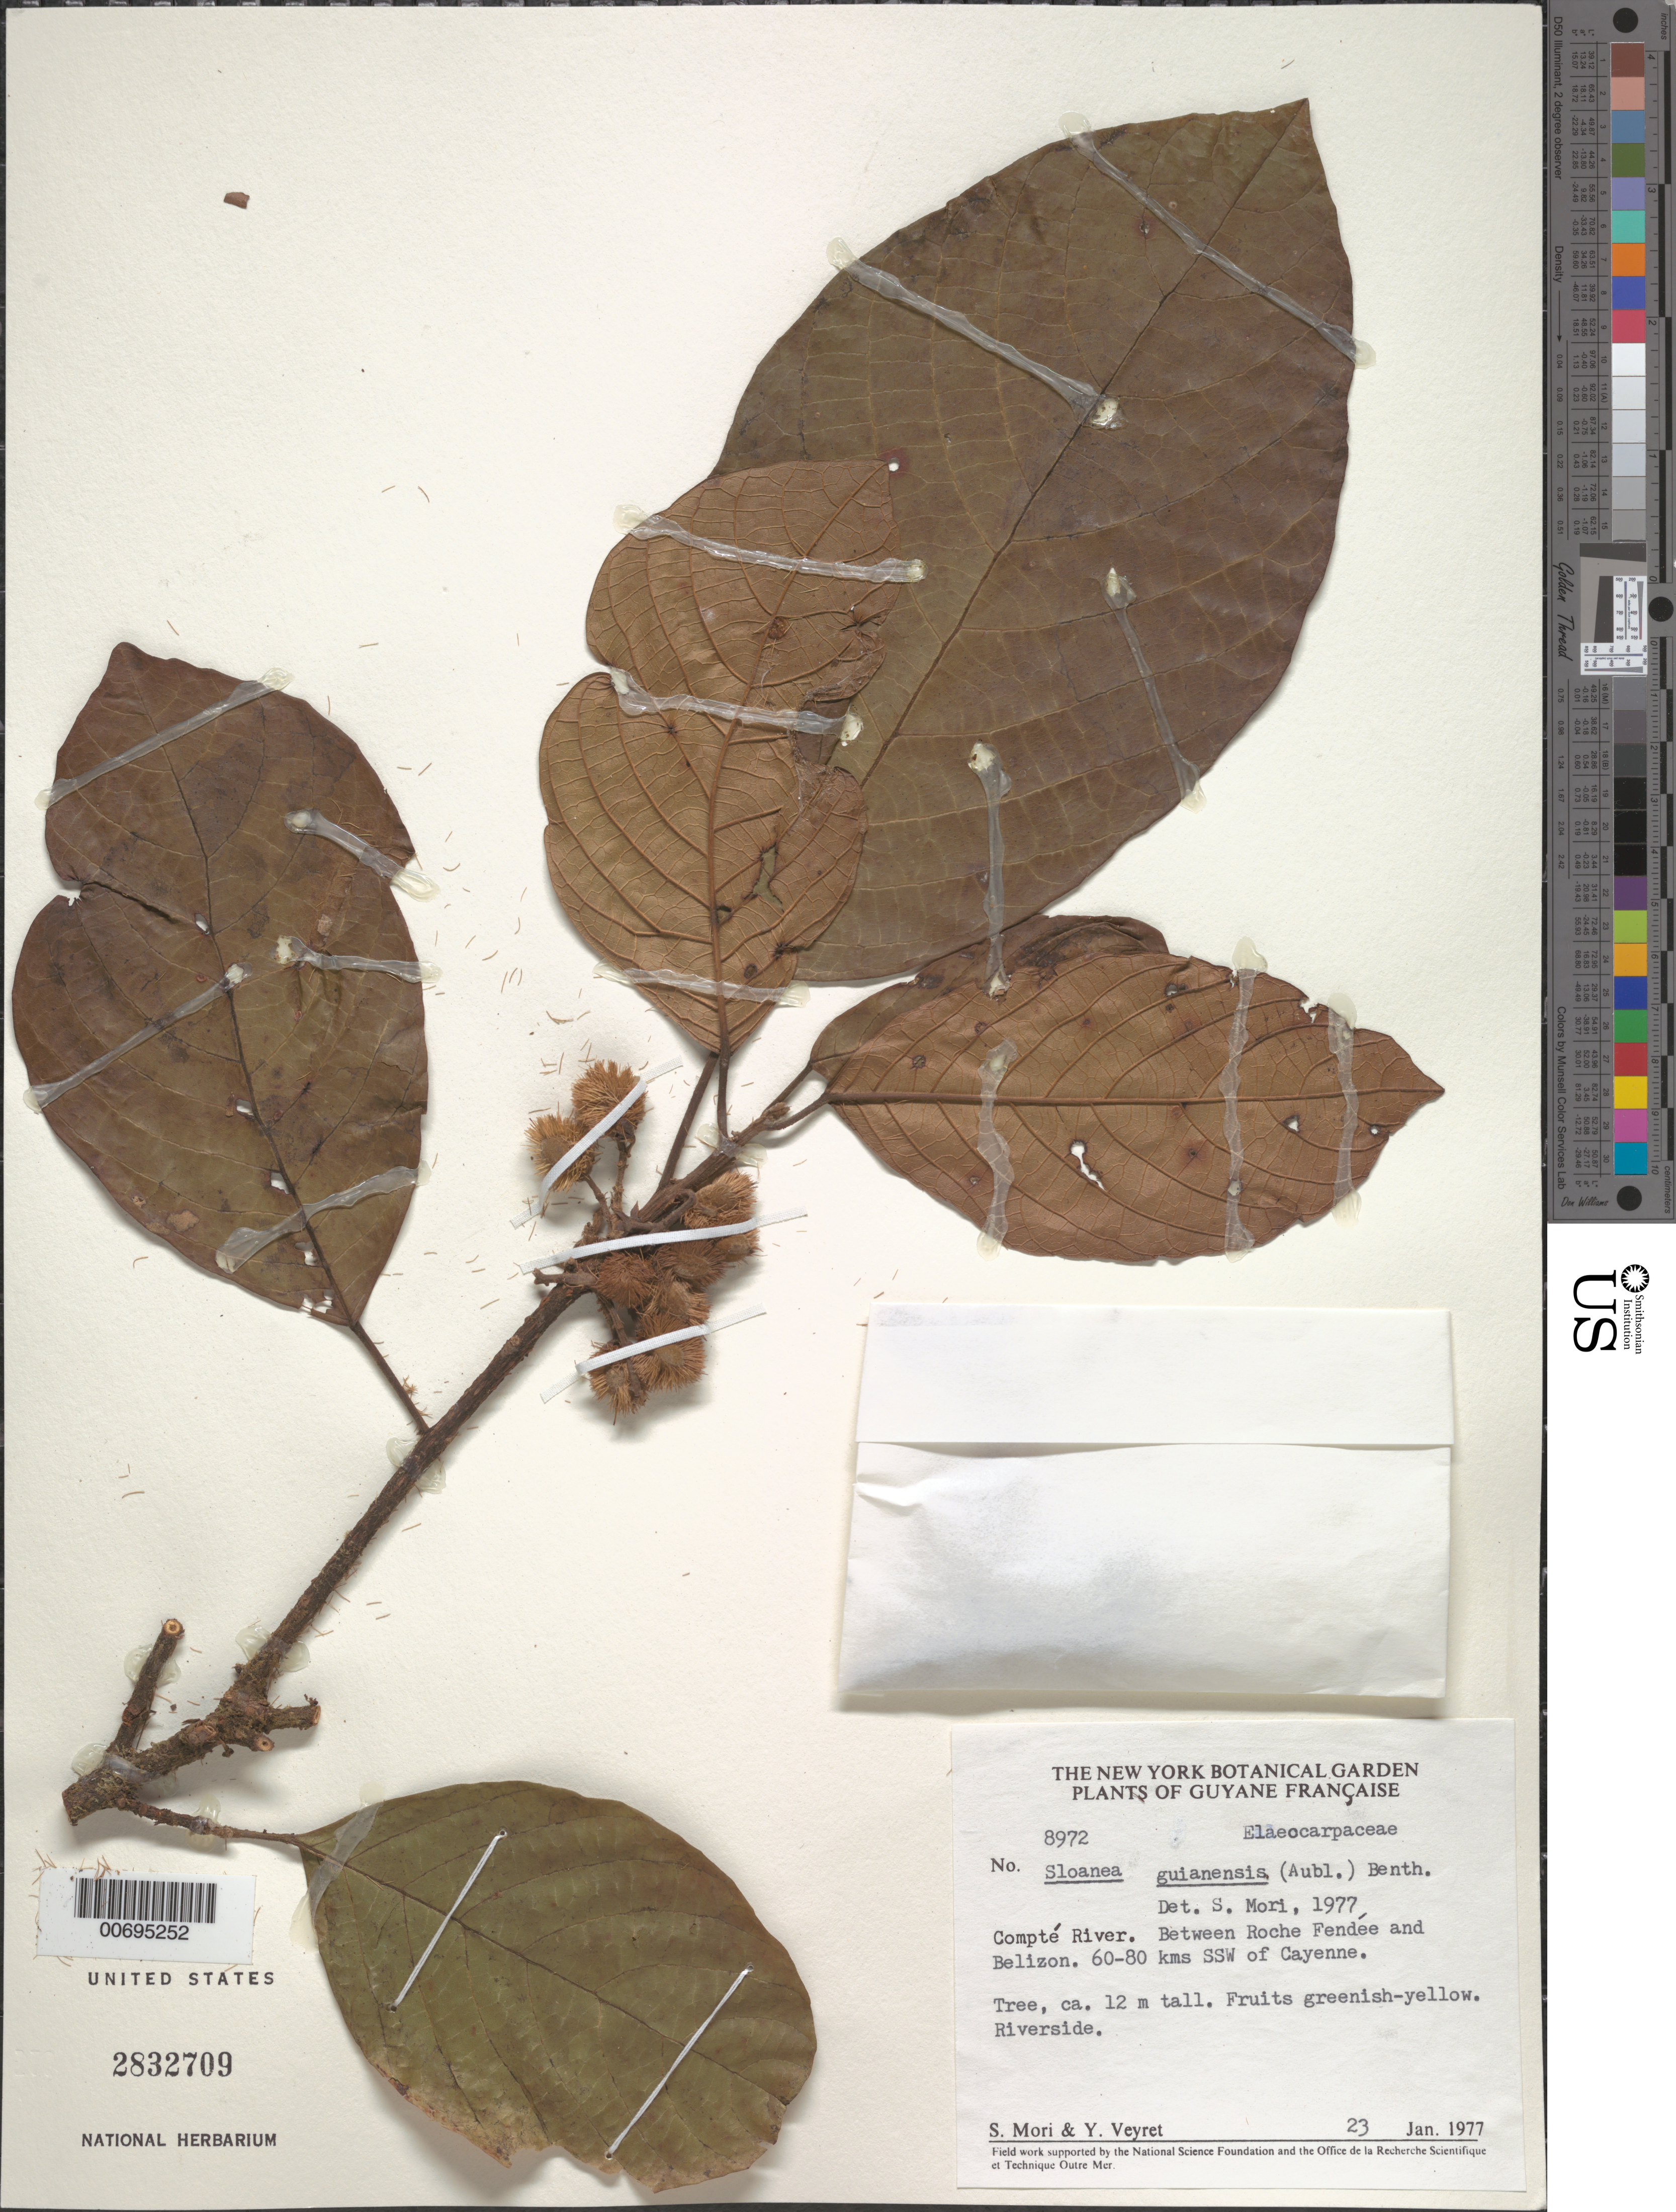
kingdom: Plantae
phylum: Tracheophyta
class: Magnoliopsida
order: Oxalidales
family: Elaeocarpaceae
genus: Sloanea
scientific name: Sloanea guianensis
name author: (Aubl.) Benth.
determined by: Mori, Scott A.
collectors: S. Mori & Y. Veyret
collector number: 8972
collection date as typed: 23-Jan-77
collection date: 1977-01-23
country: French Guiana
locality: Comté River, between Roche Fendee and Belizon, 60-80 km S Cayenne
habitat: Riverside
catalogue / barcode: US 2832709